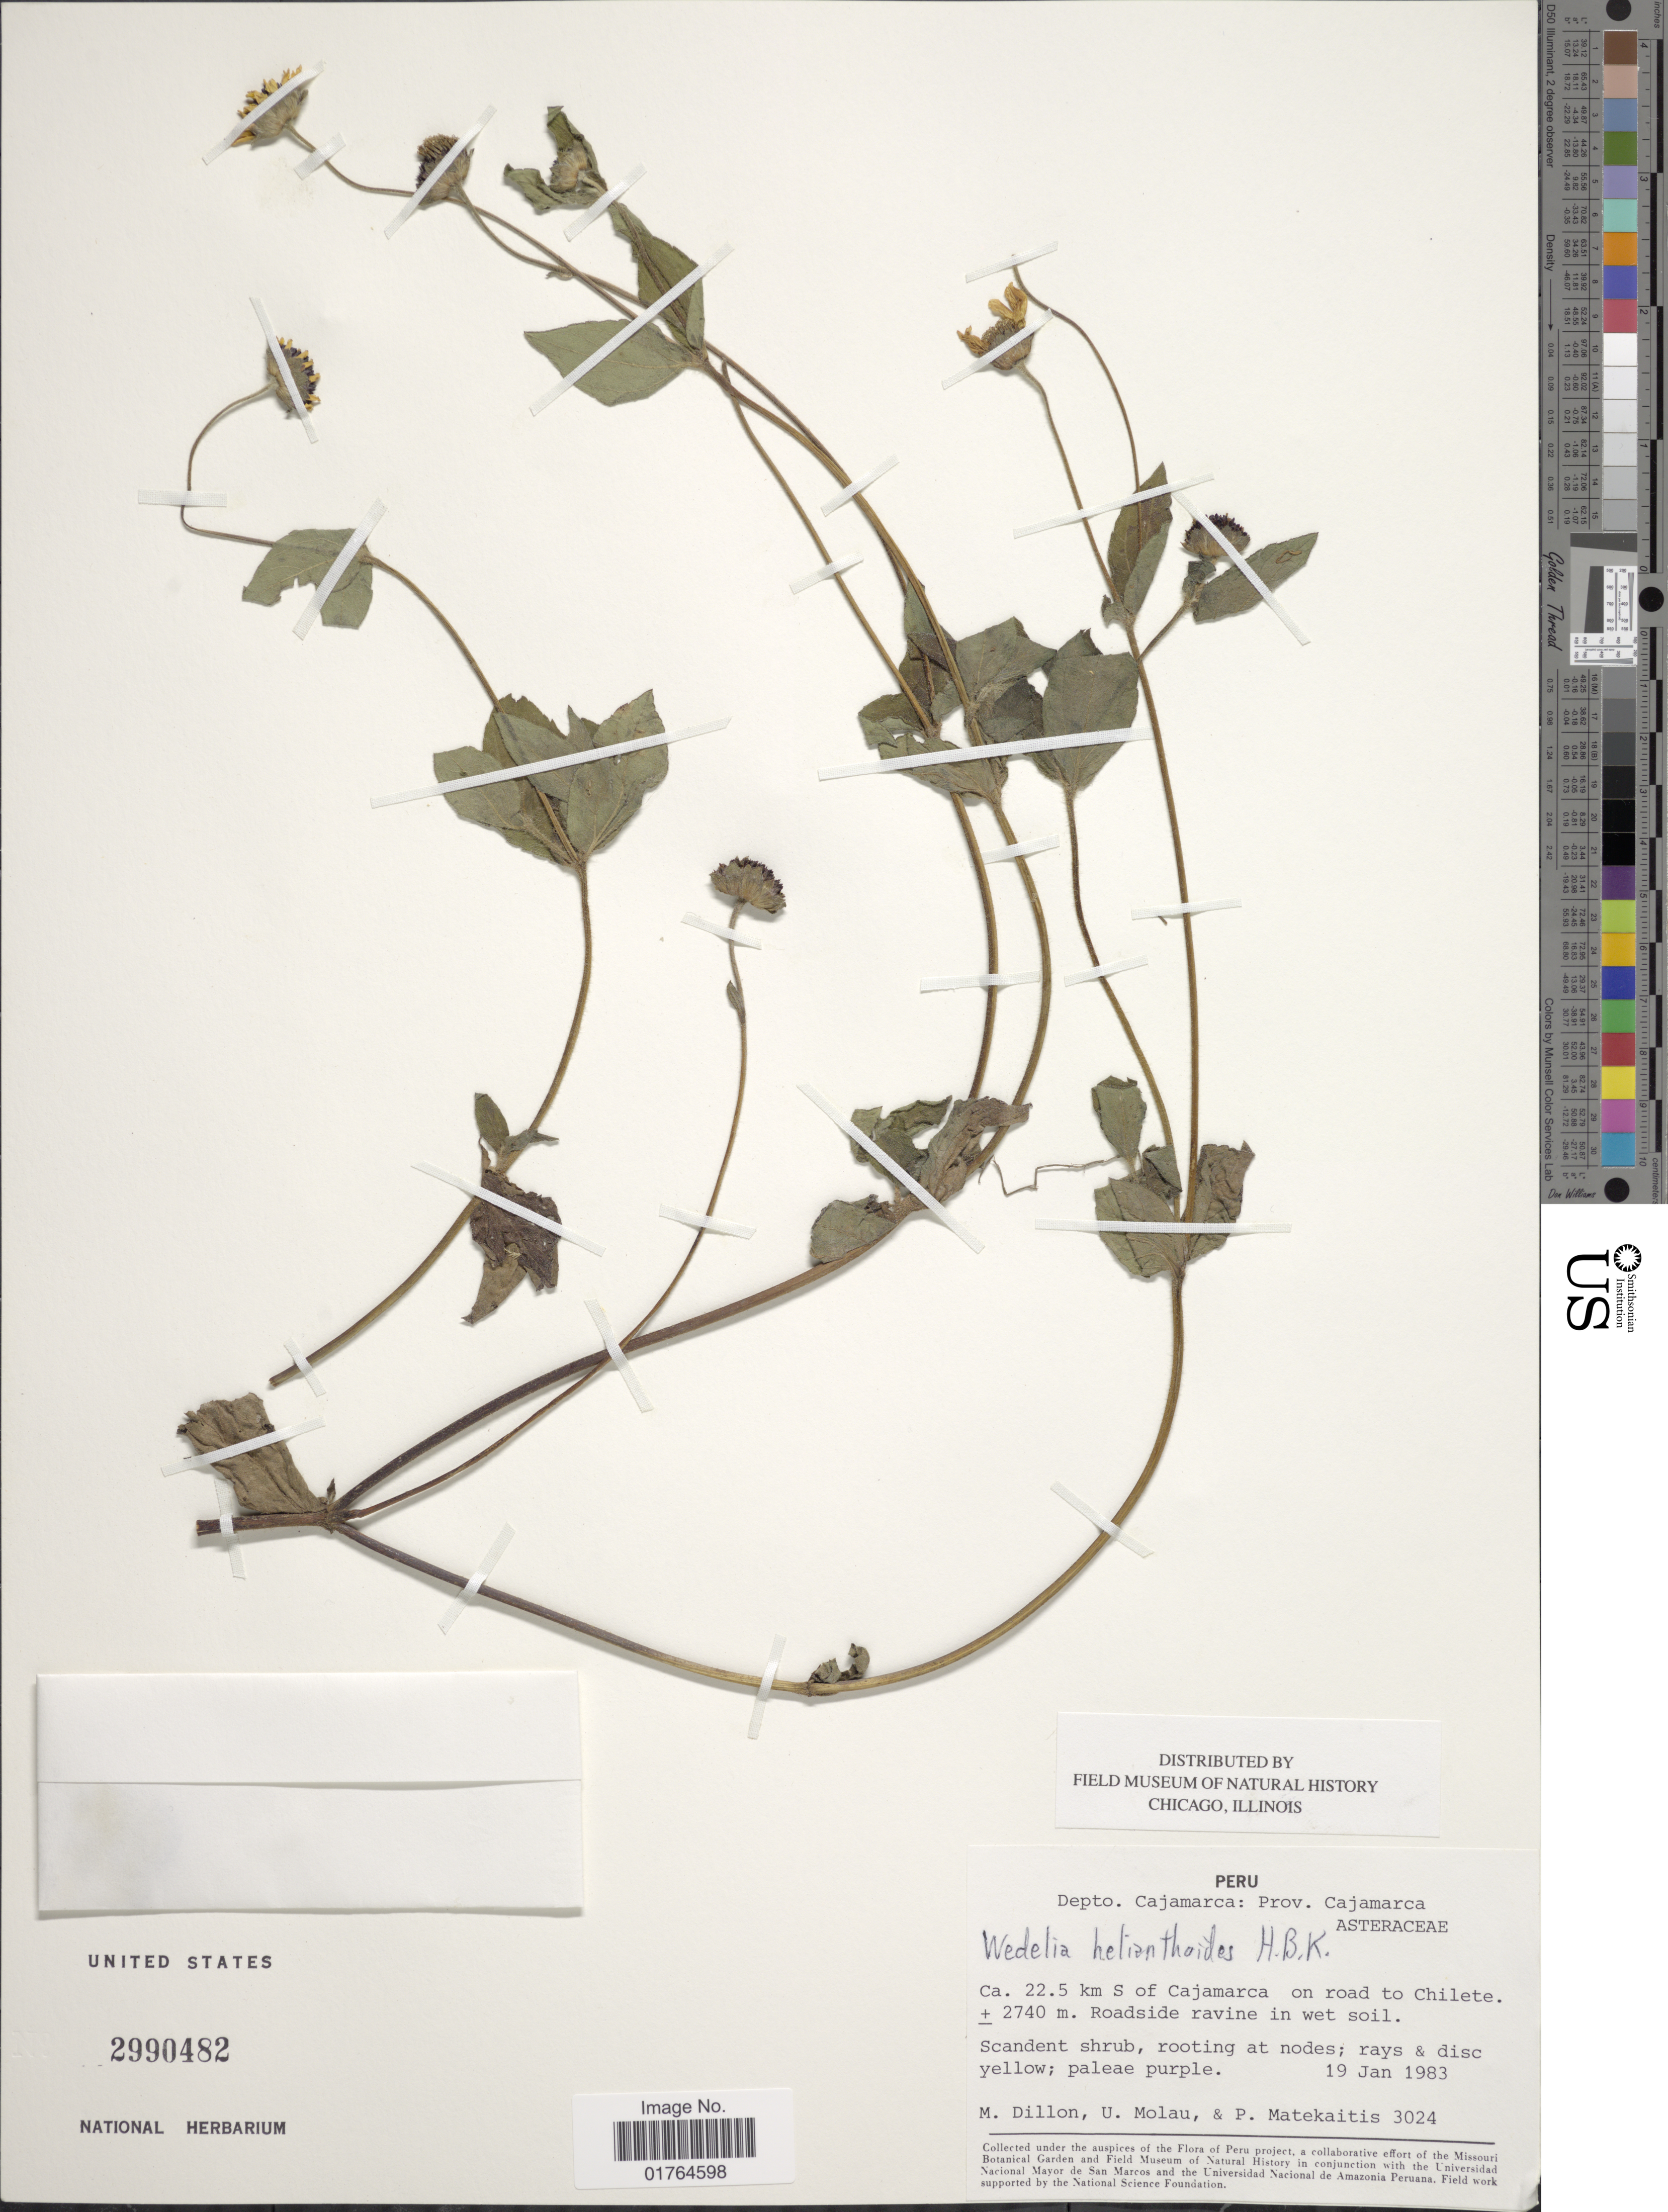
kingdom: Plantae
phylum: Tracheophyta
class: Magnoliopsida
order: Asterales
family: Asteraceae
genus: Wedelia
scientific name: Wedelia helianthoides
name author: Kunth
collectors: M. O. Dillon, U. Molau & P. Matekaitis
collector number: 3024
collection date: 1983-01-19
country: Peru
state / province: Cajamarca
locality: Depto. Cajamarca, ca 22.5 kms S of Cajamarca on road to Chilete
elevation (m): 2740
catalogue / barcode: US 2990482